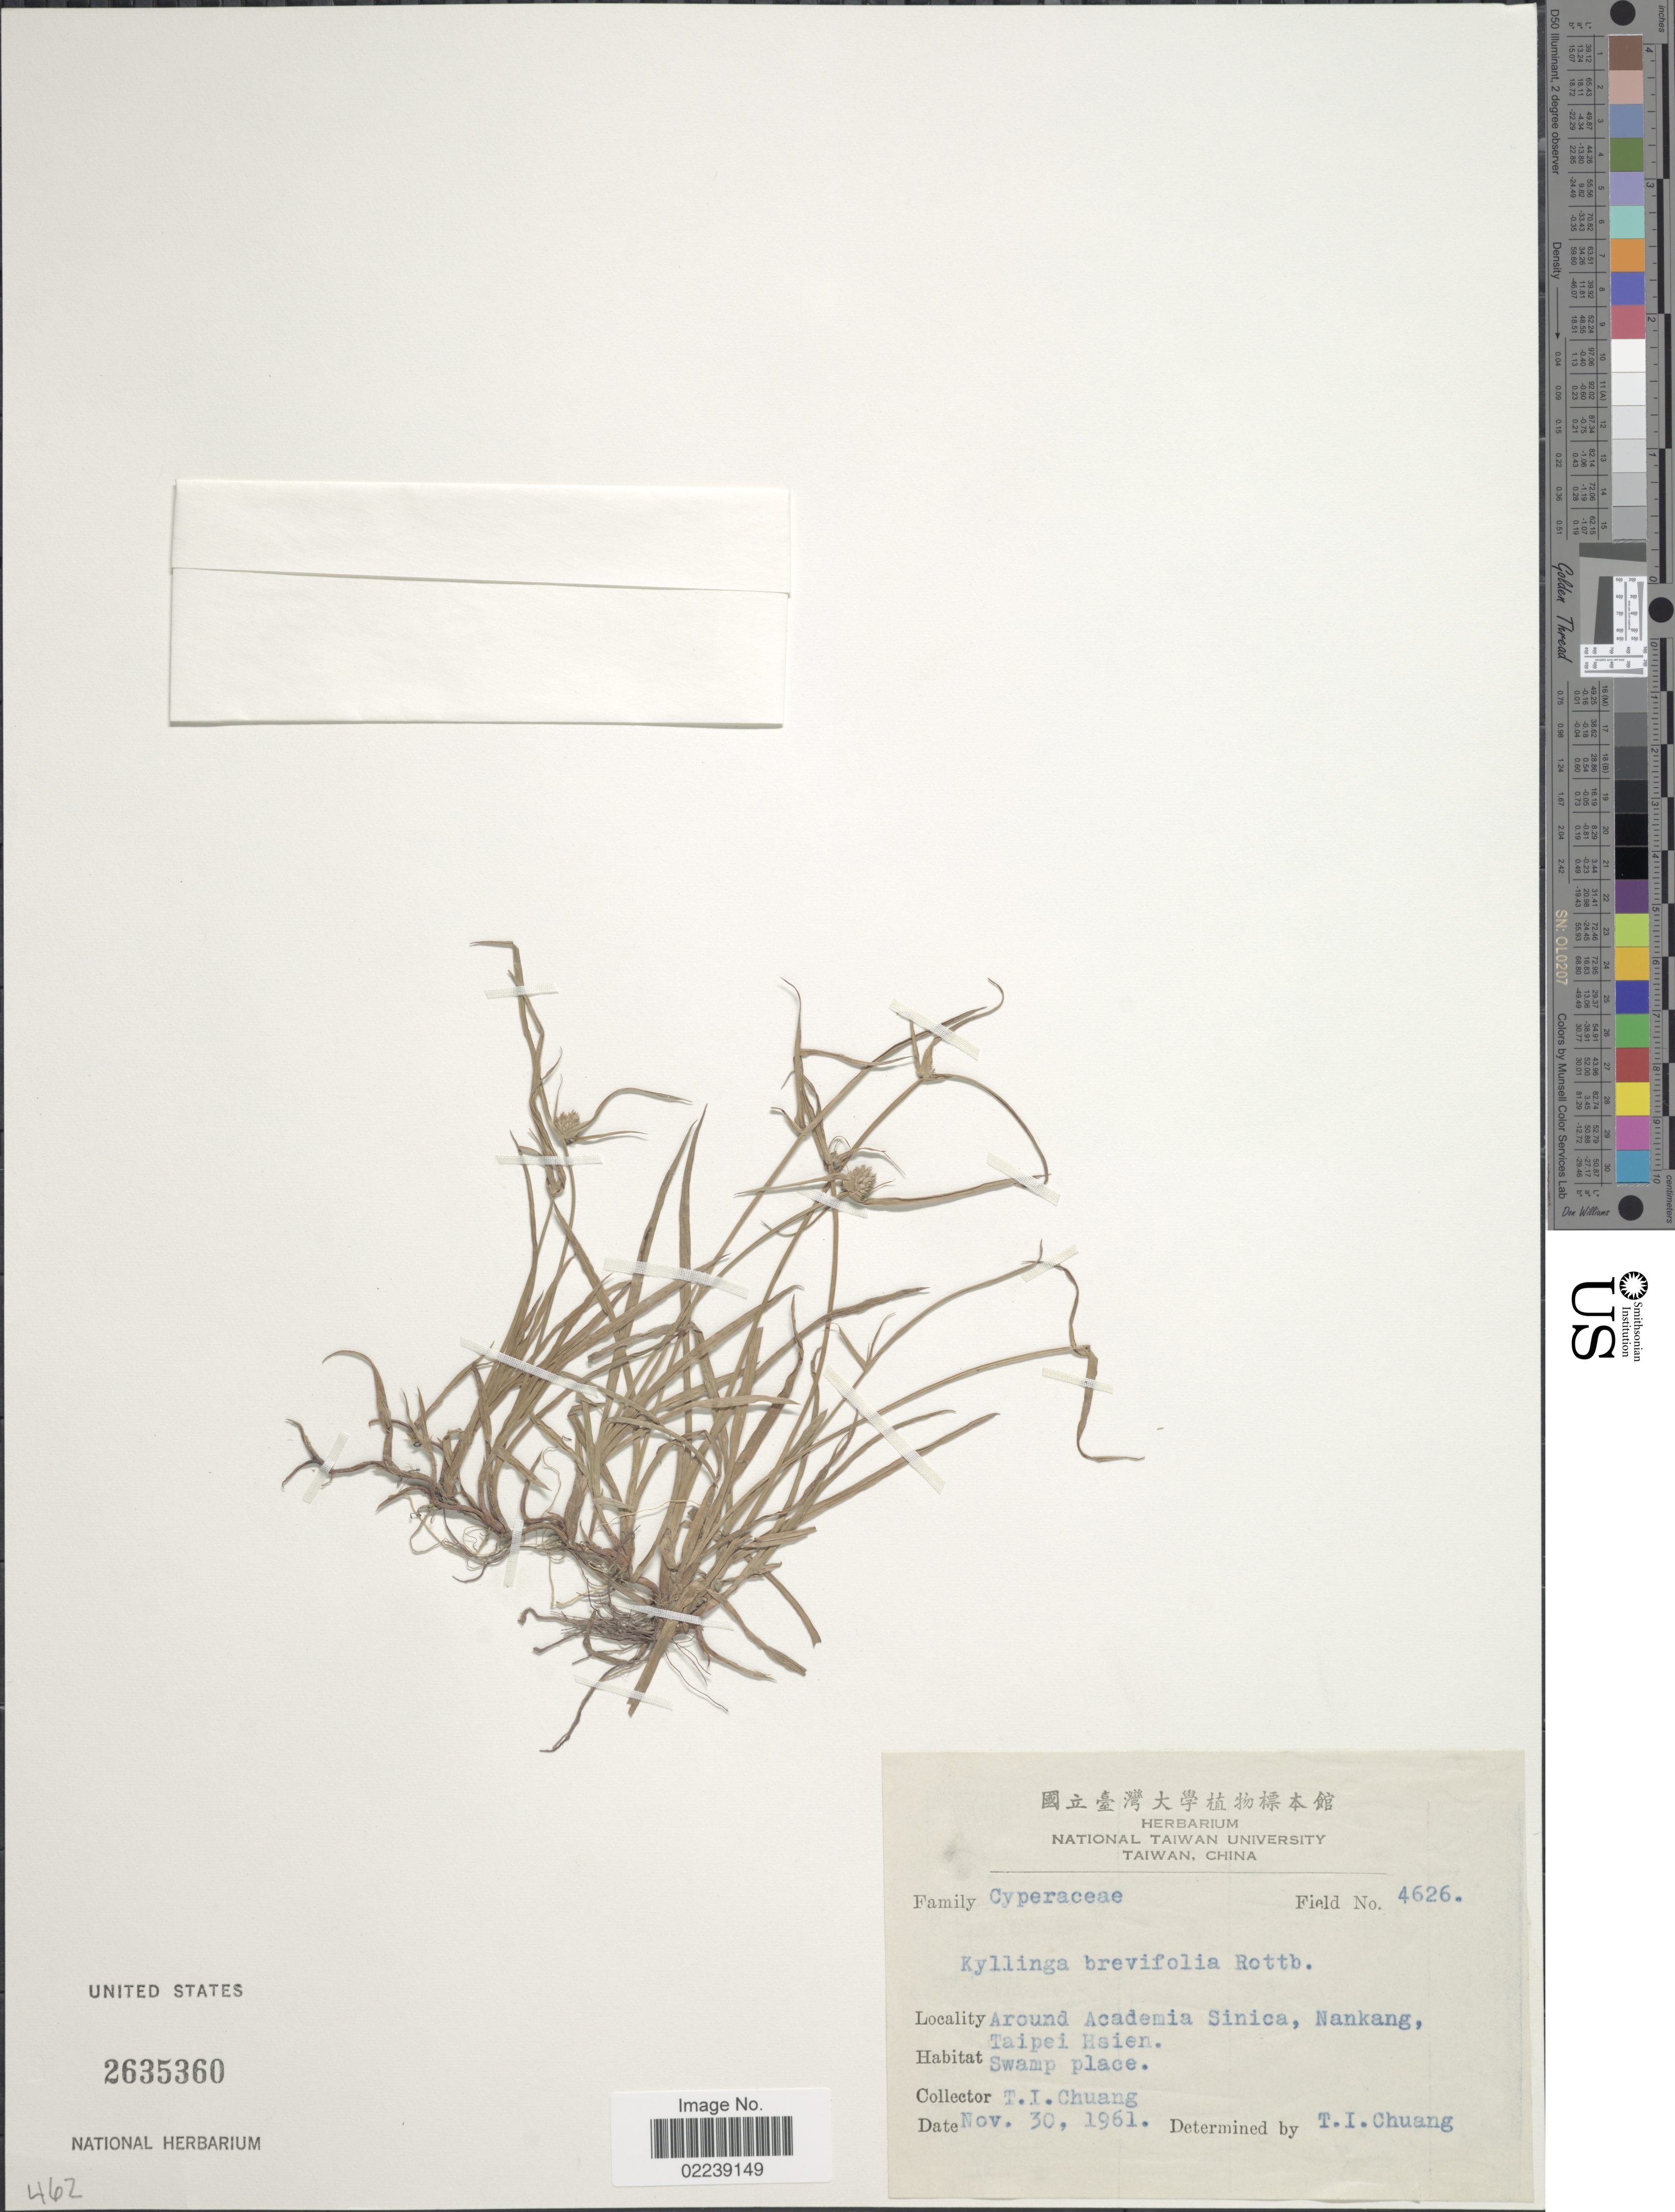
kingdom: Plantae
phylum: Tracheophyta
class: Liliopsida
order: Poales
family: Cyperaceae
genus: Cyperus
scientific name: Cyperus brevifolius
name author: (Rottb.) Hassk.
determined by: Strong, M. T., (US), Smithsonian Institution - National Museum of Natural History (UNITED STATES)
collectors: T. Chuang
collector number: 4626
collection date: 1961-11-30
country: Taiwan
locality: Around Academia, Sinica, Nankang, Taipei Hsien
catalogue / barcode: US 2635360